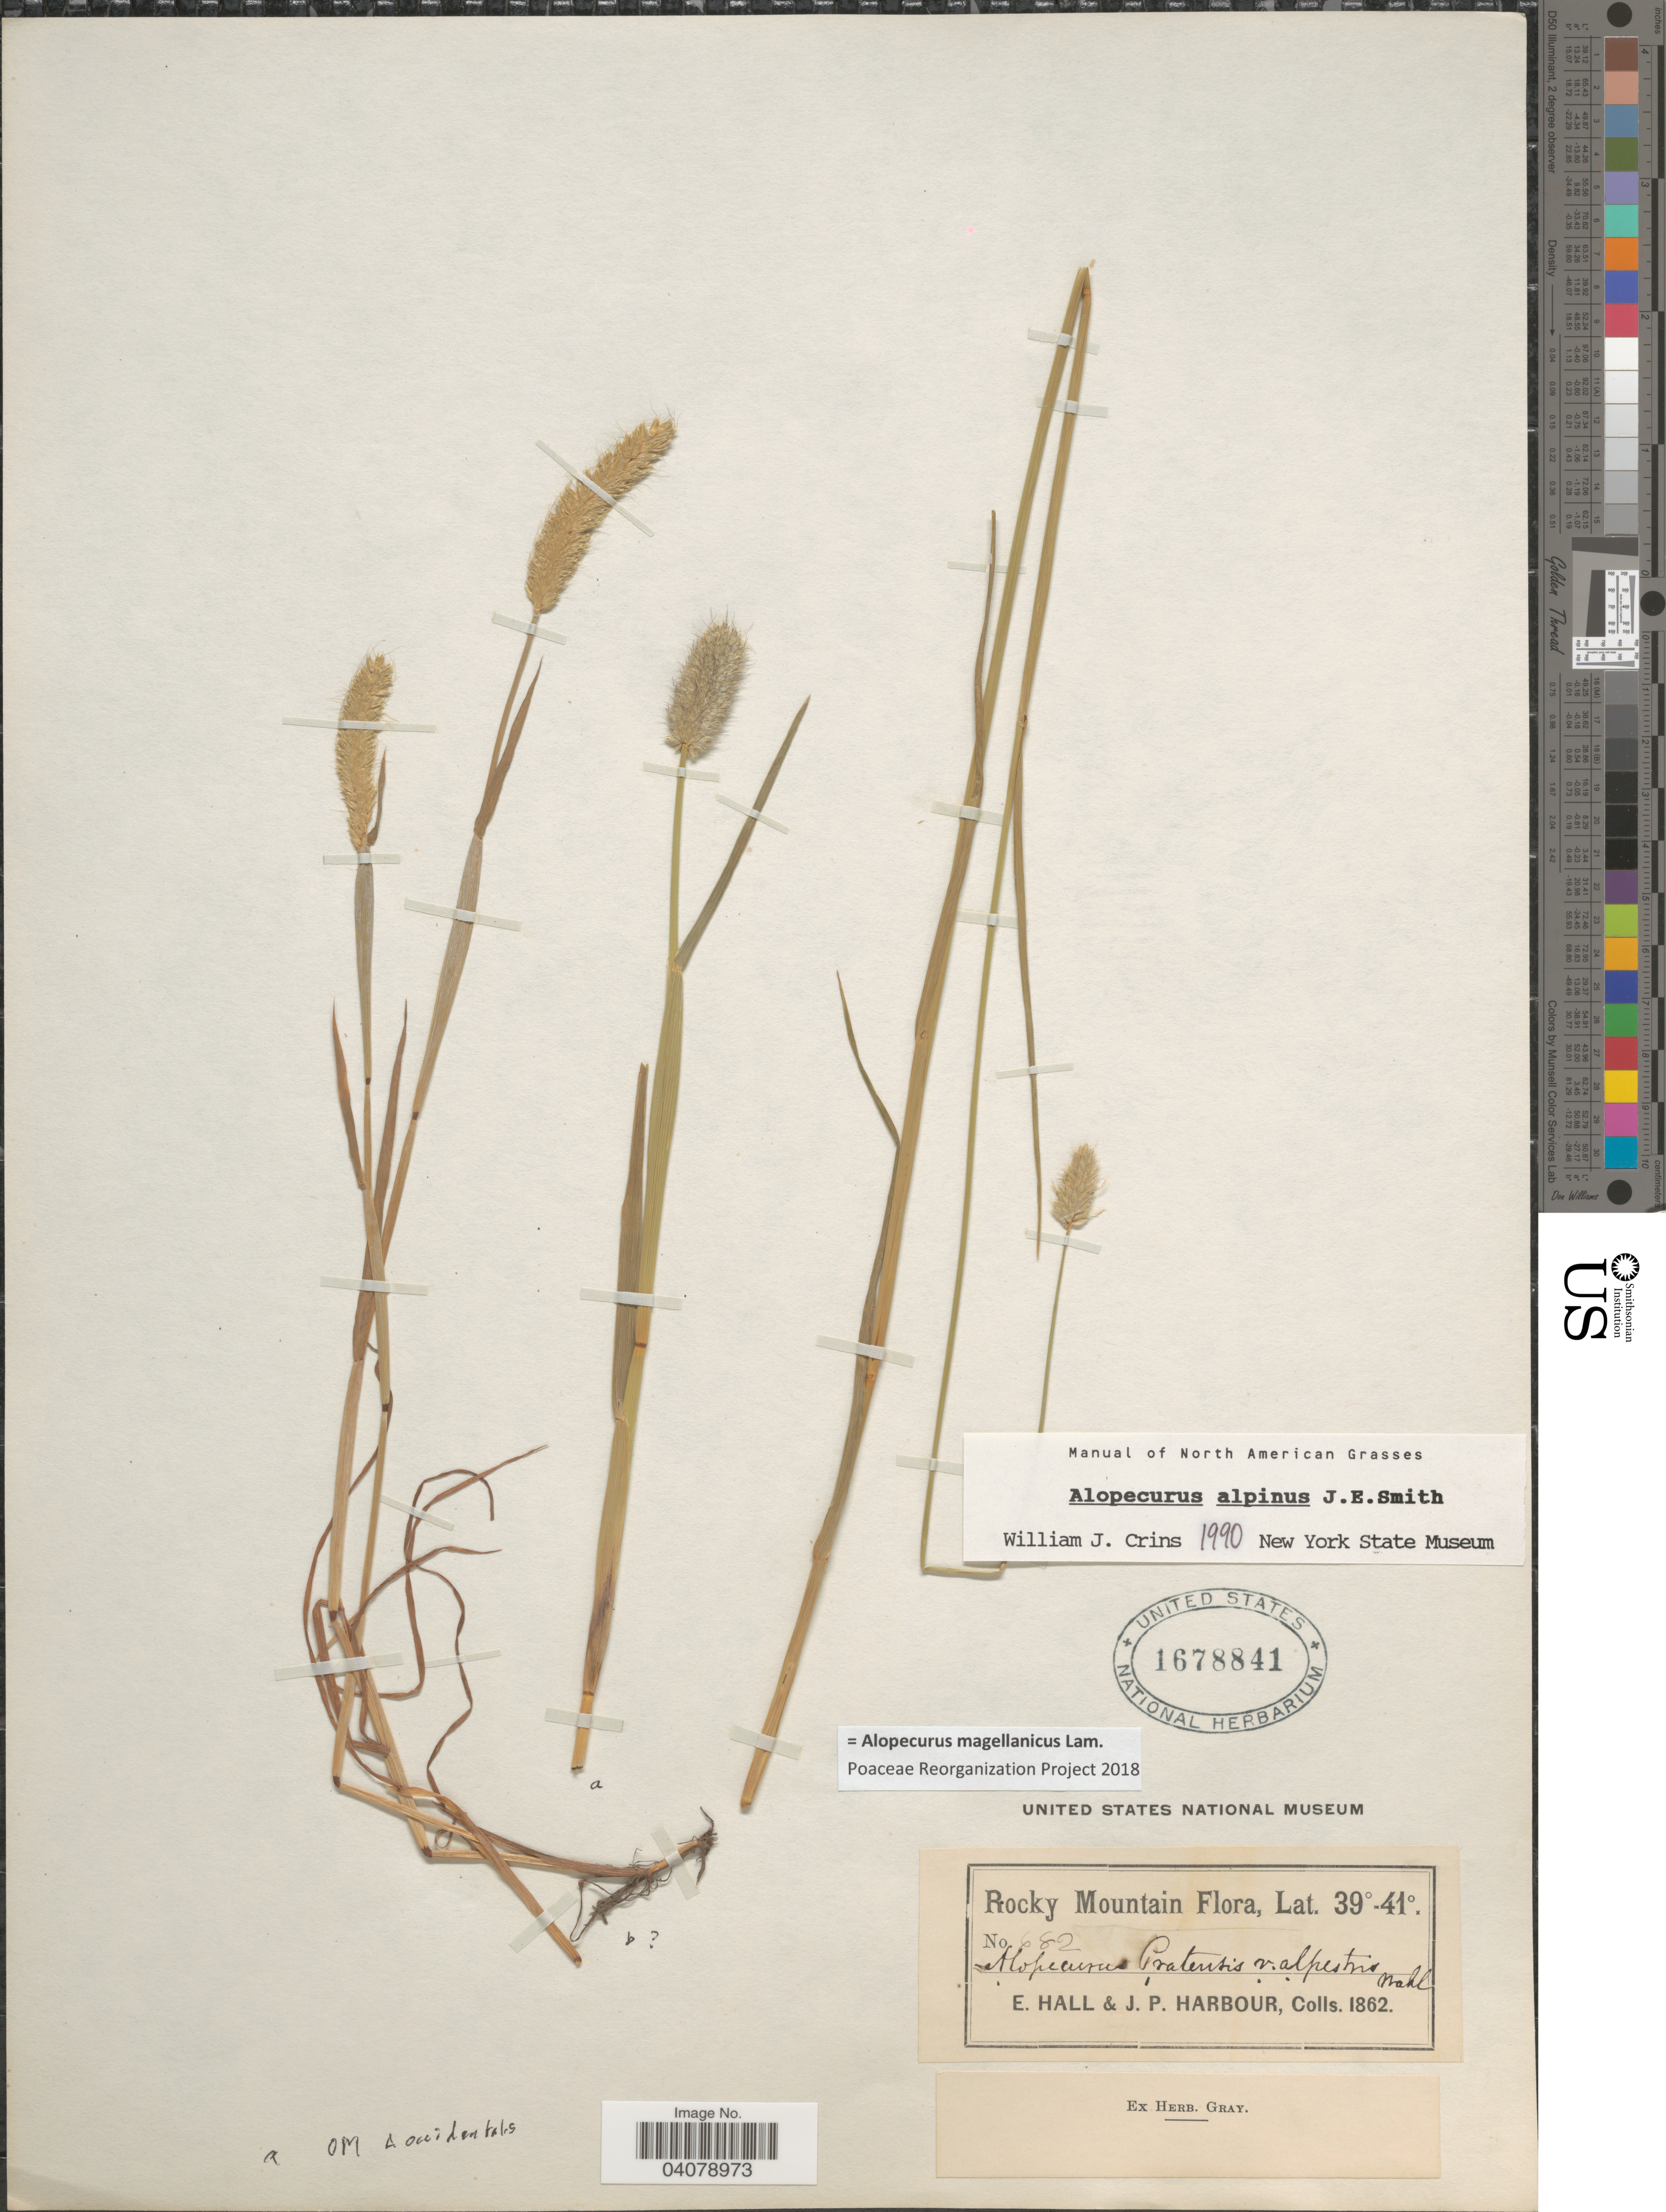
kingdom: Plantae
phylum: Tracheophyta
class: Liliopsida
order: Poales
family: Poaceae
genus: Alopecurus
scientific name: Alopecurus magellanicus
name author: Lam.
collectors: E. Hall & J. Harbour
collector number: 682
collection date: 1862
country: United States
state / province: Colorado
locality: Rocky Mountain.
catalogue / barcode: US 1678841